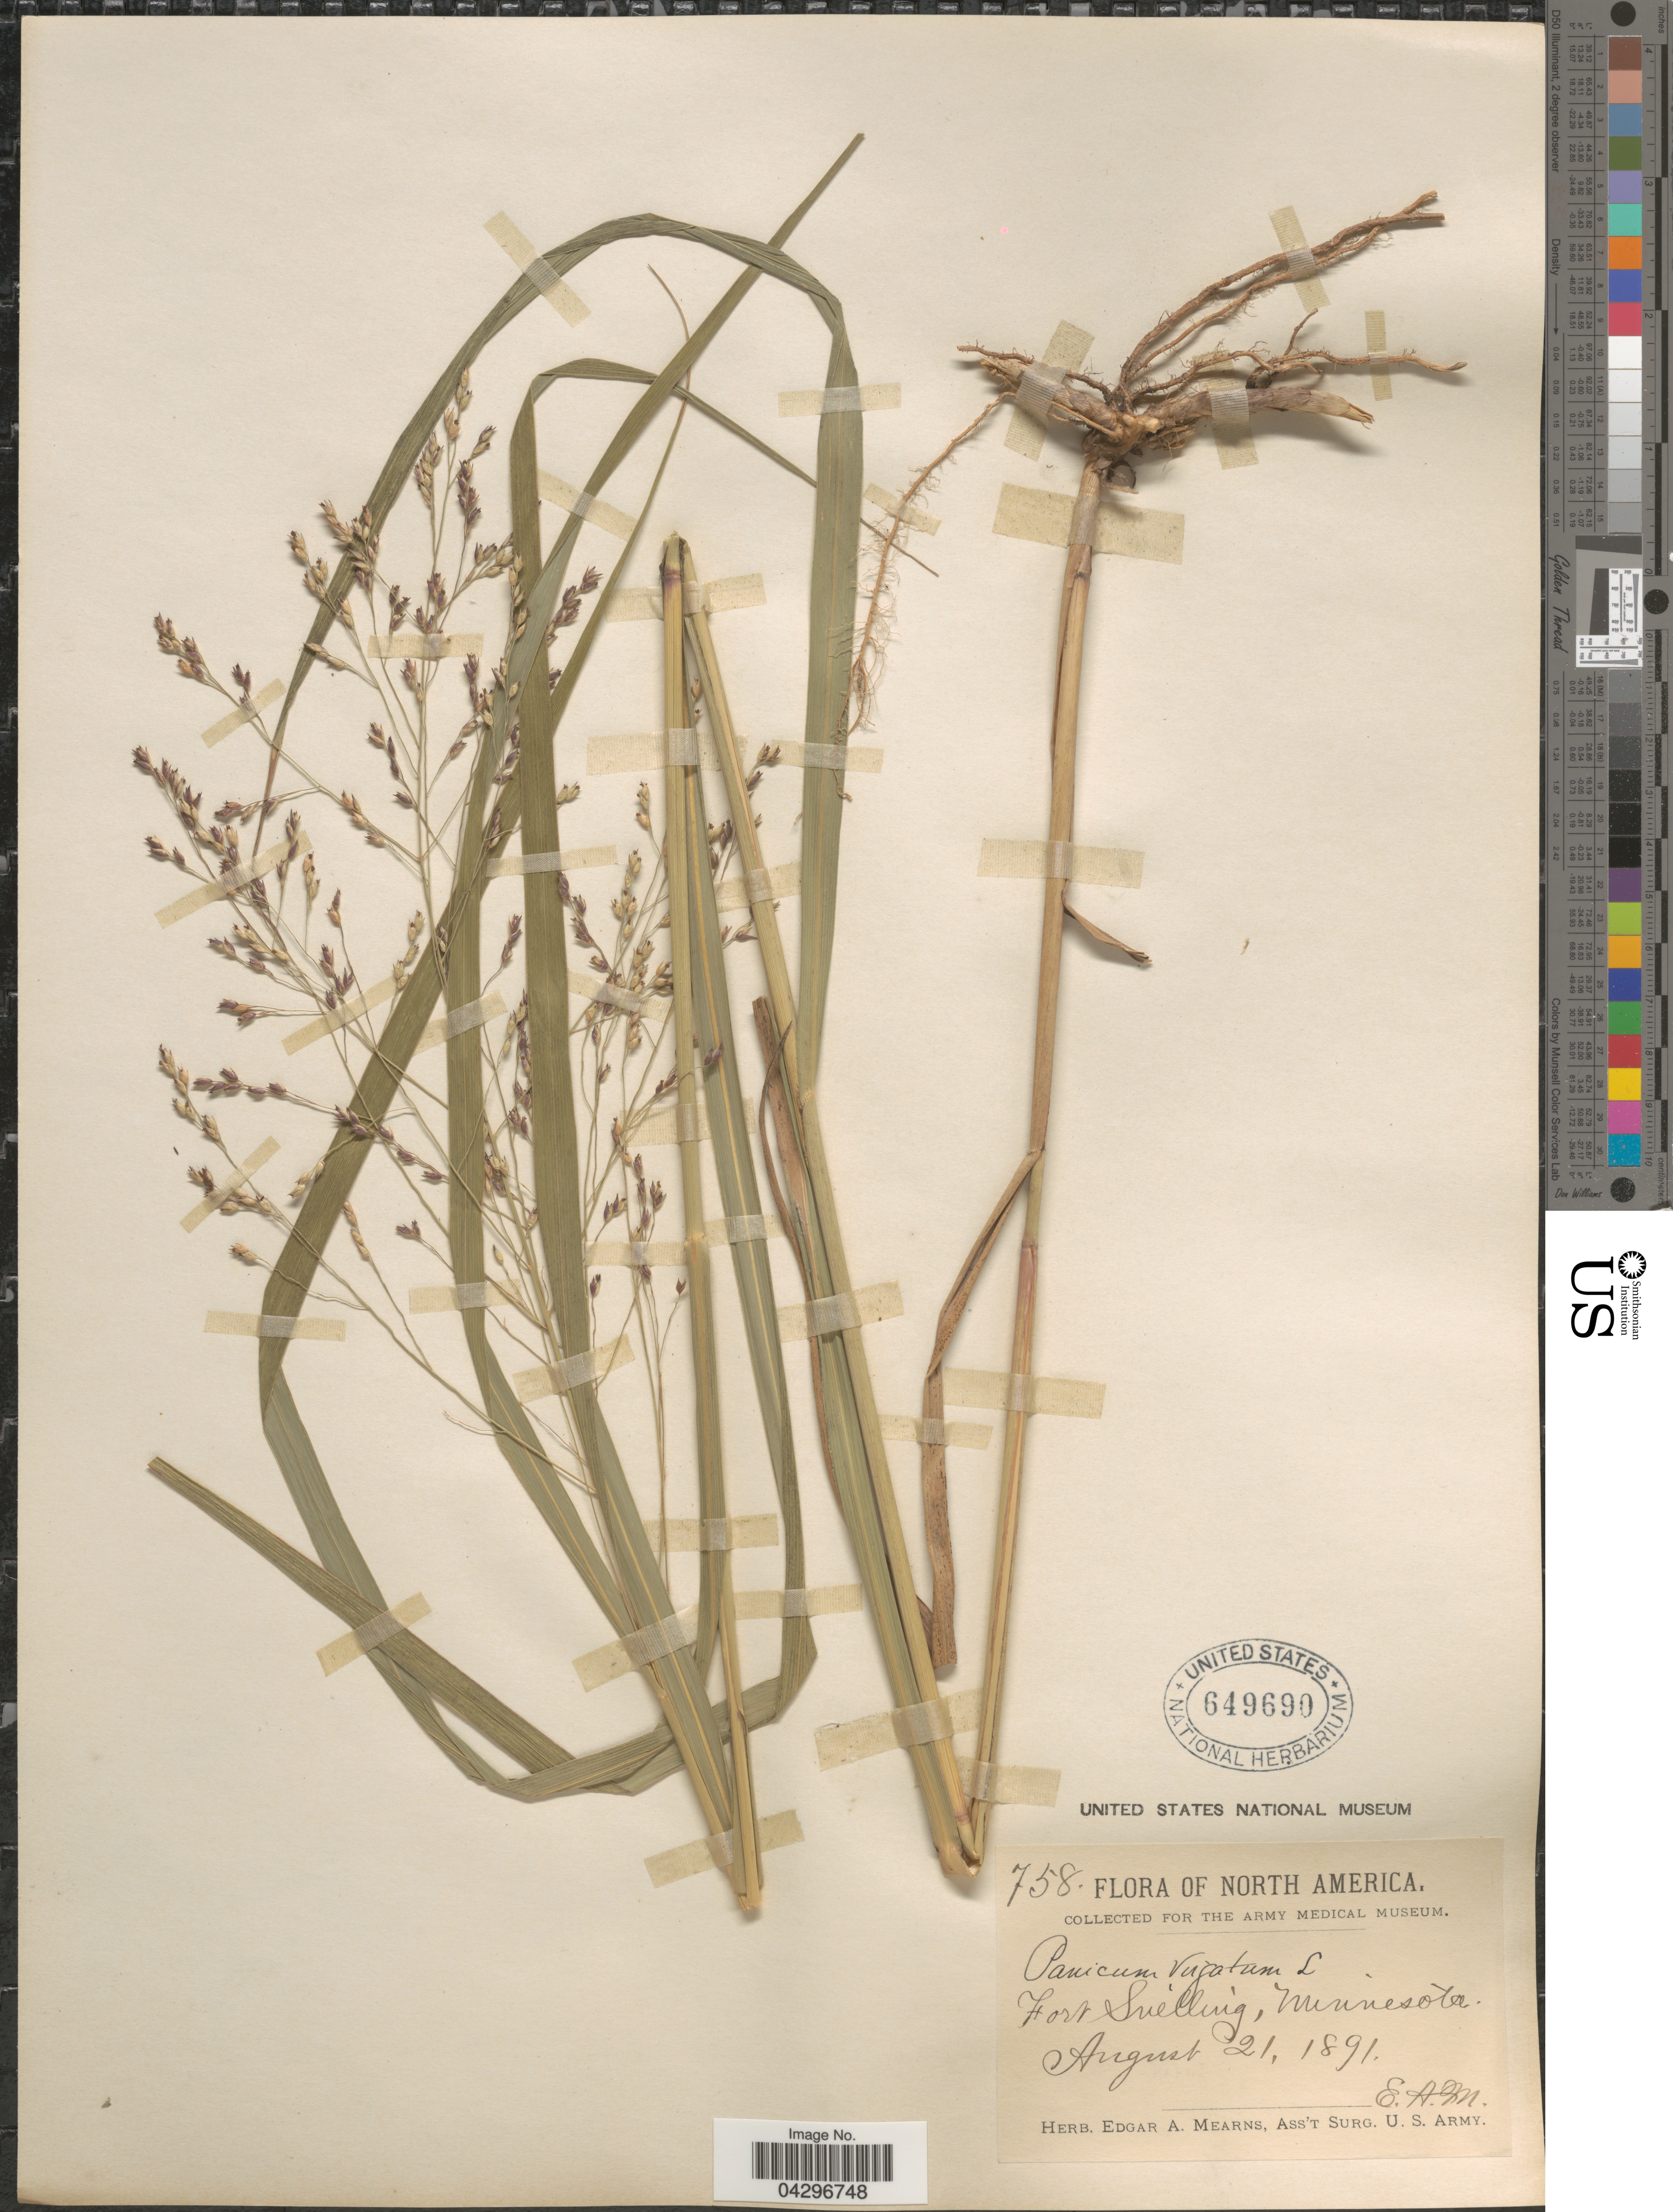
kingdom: Plantae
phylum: Tracheophyta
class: Liliopsida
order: Poales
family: Poaceae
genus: Panicum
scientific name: Panicum virgatum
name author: L.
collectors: E. A. Mearns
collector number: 758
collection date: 1891-08-21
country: United States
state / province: Minnesota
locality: Fort Snelling.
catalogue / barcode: US 649690